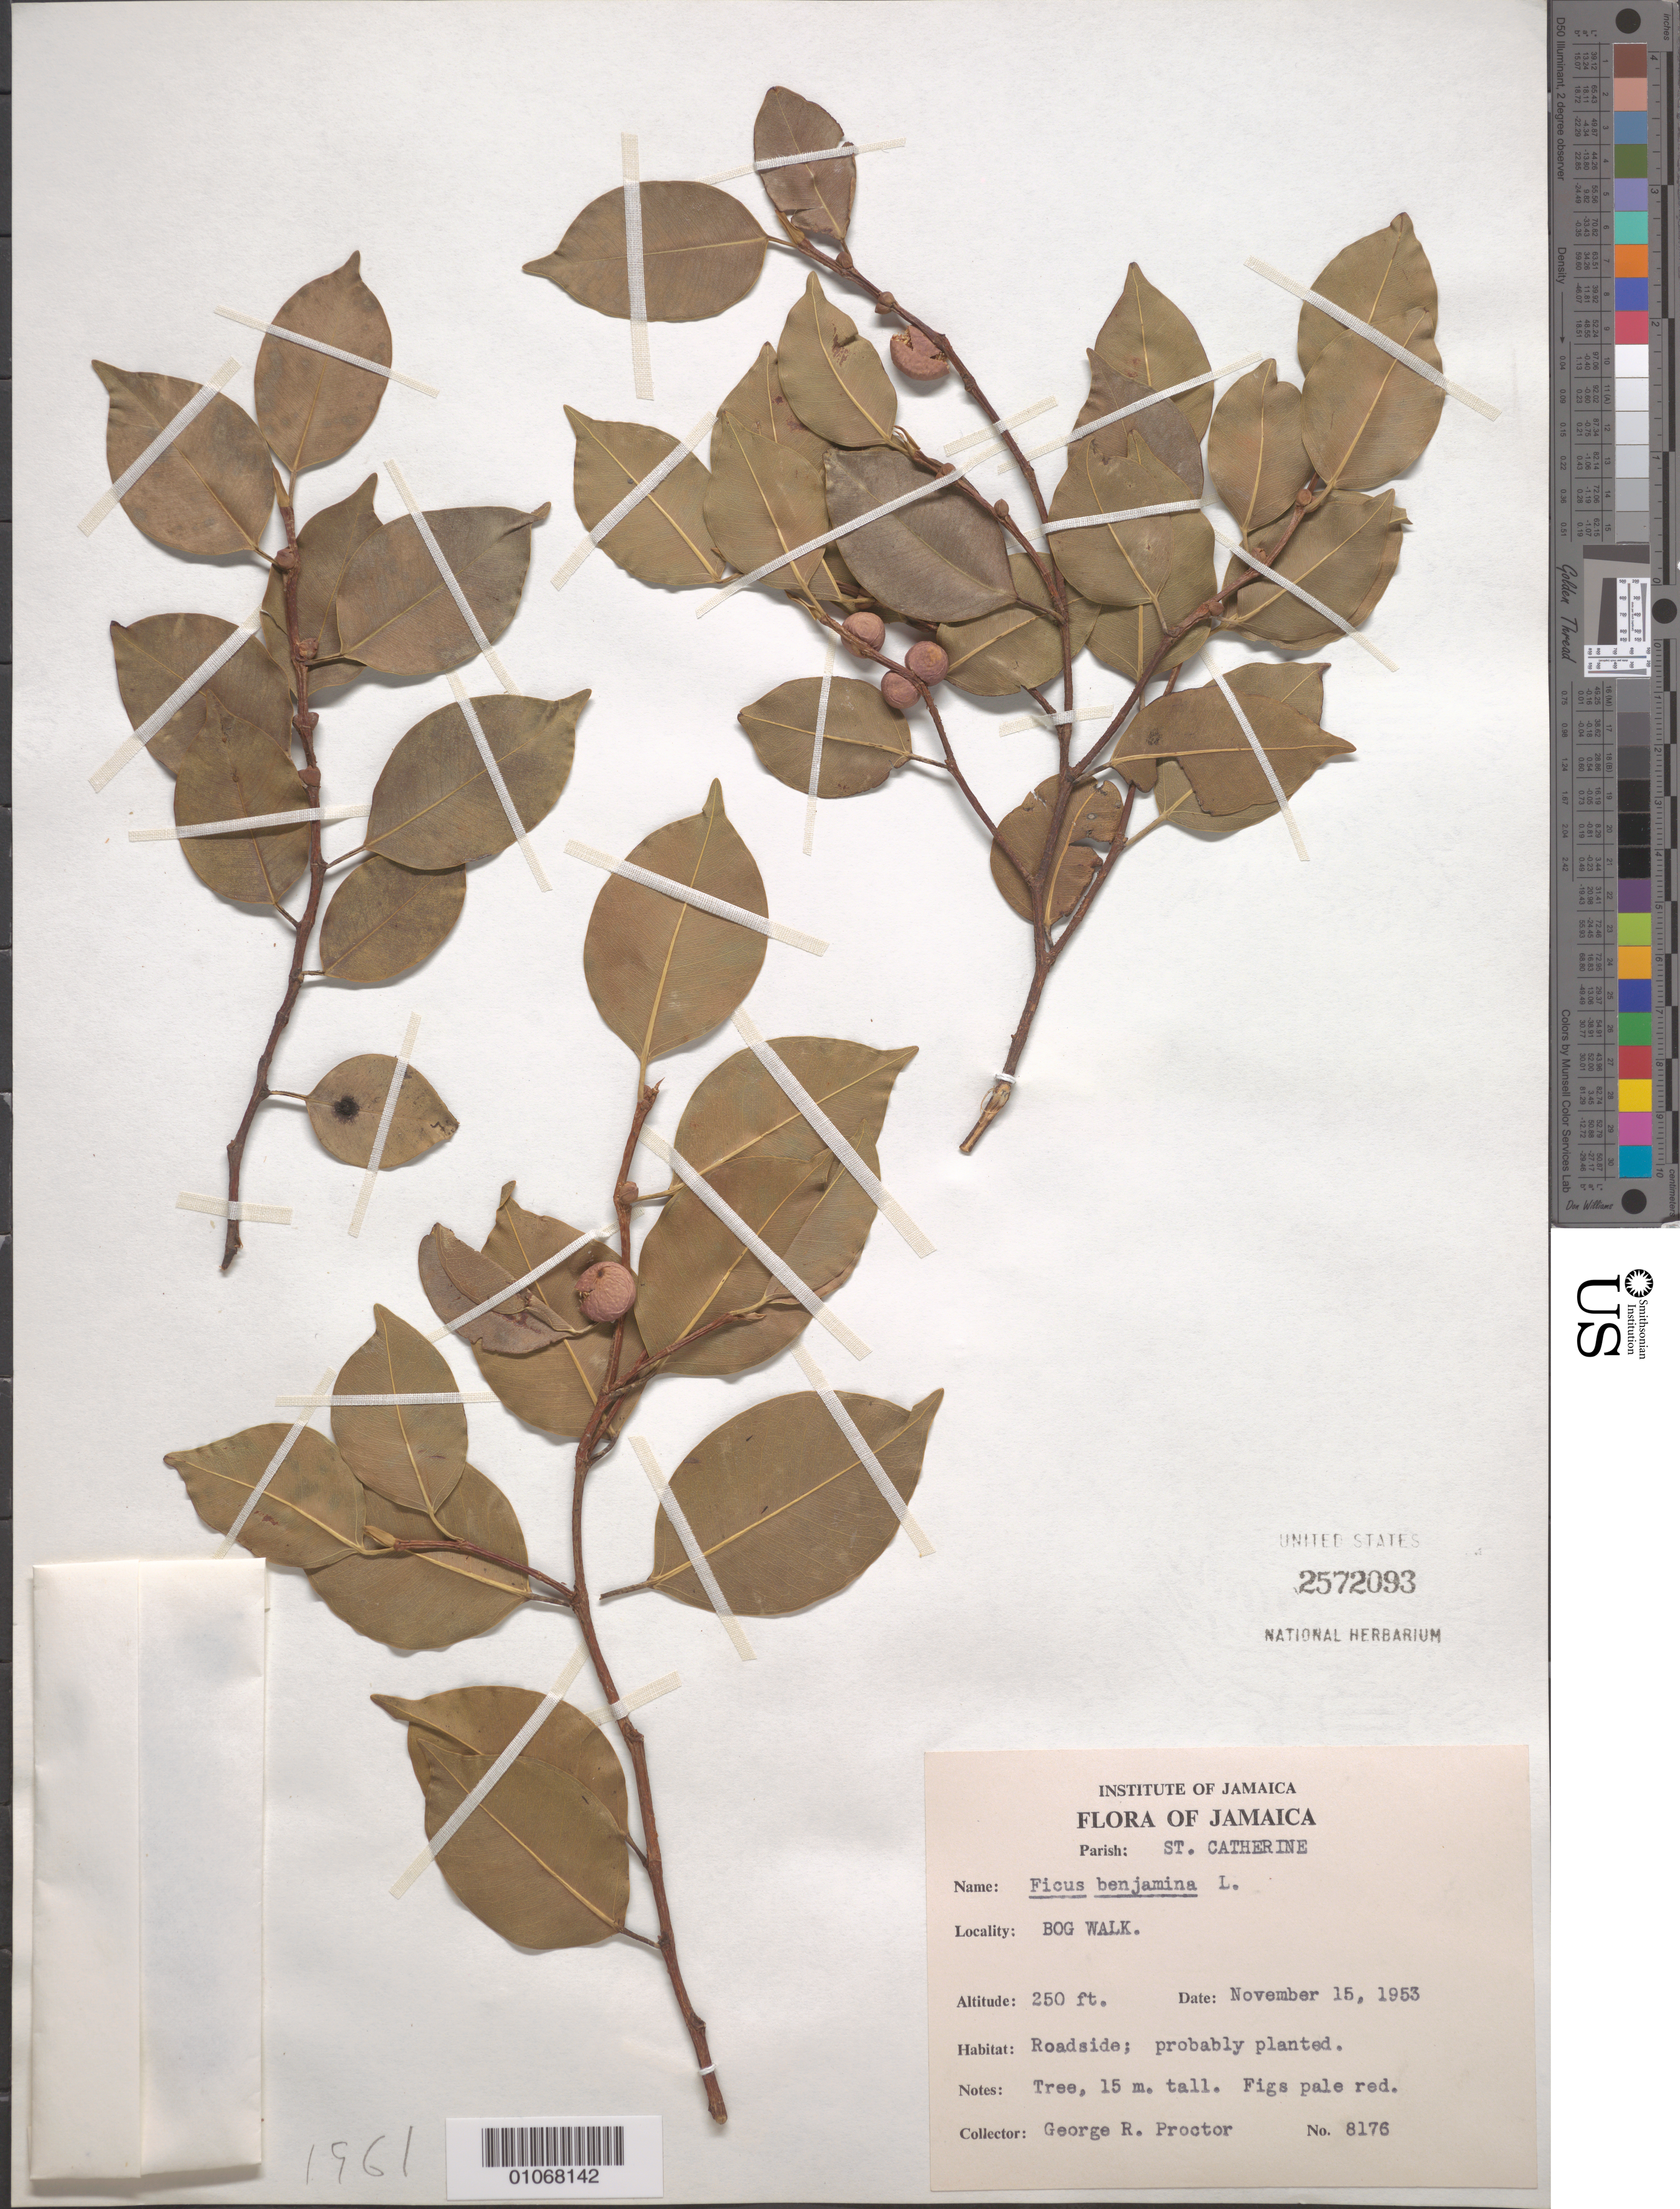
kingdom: Plantae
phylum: Tracheophyta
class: Magnoliopsida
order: Rosales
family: Moraceae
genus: Ficus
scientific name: Ficus benjamina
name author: L.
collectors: G. R. Proctor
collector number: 8176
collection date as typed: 15 Nov 1953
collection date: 1953-11-15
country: Jamaica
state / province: Saint Catherine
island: Jamaica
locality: Roadside.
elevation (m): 76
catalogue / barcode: US 2572093